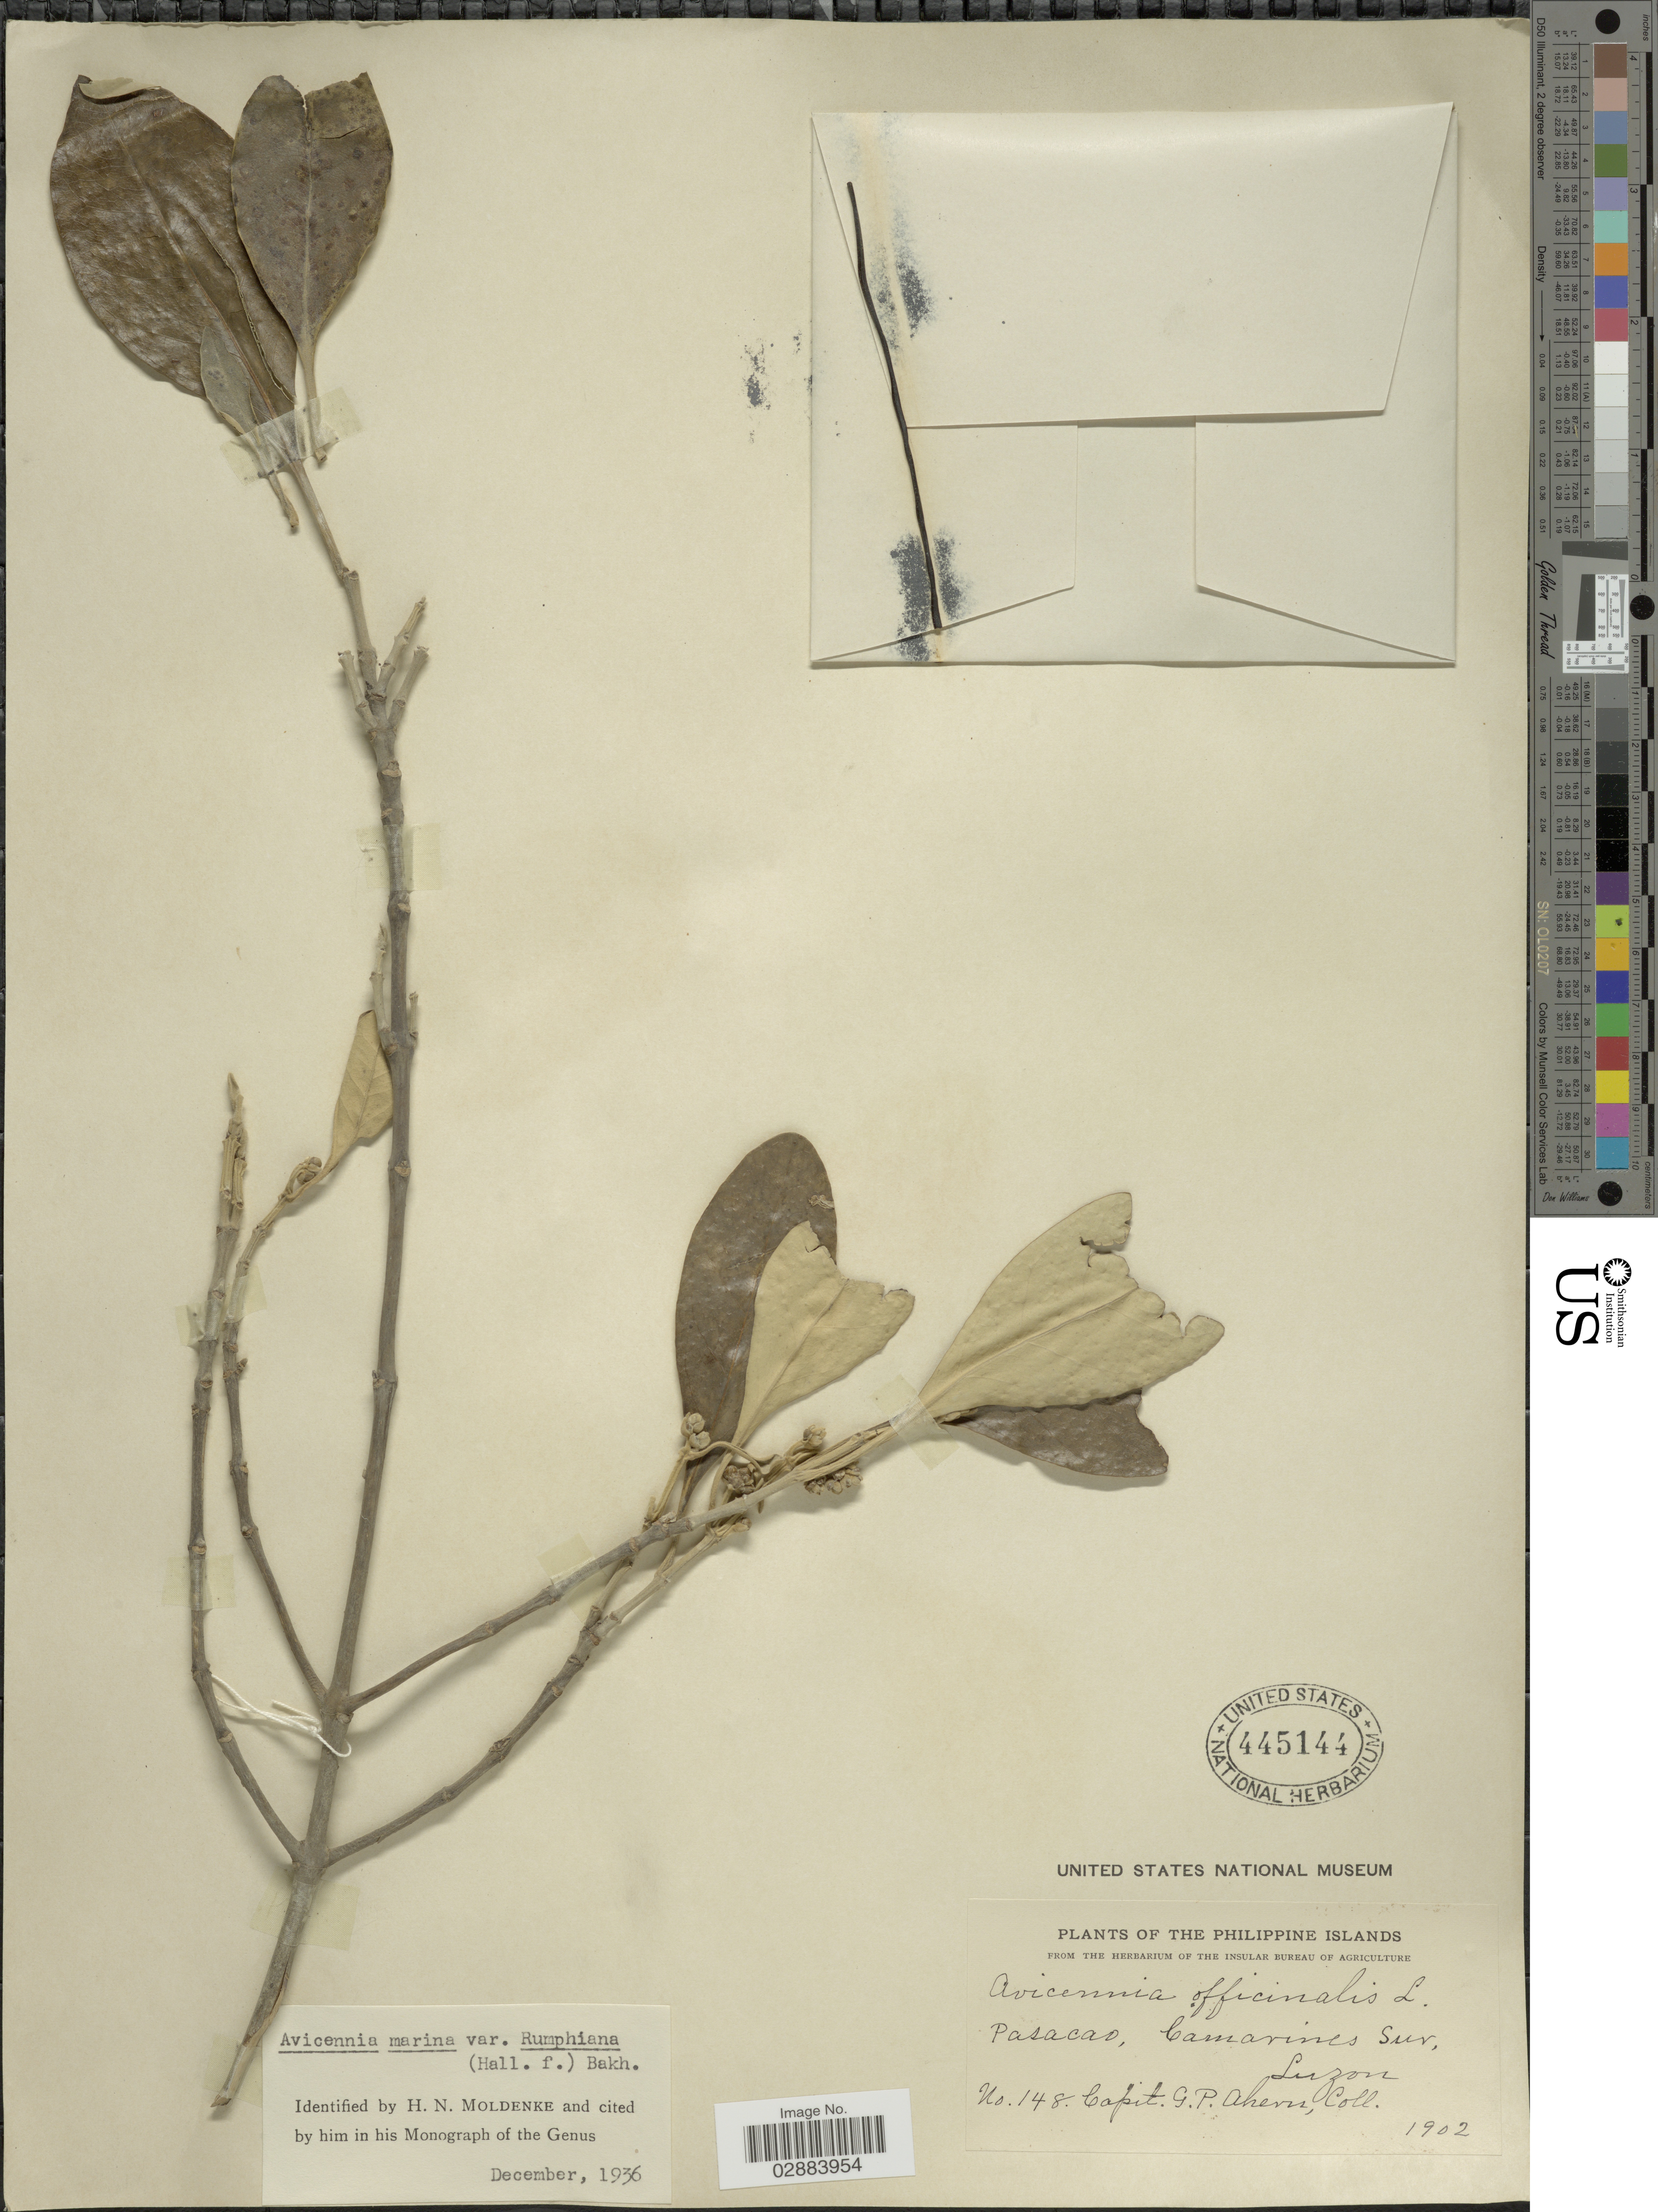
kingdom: Plantae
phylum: Tracheophyta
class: Magnoliopsida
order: Lamiales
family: Acanthaceae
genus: Avicennia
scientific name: Avicennia marina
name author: (Forssk.) Vierh.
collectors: G. Ahern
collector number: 148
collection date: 1902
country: Philippines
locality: Pasacao, Camarines Sur, Luzon.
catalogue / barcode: US 445144